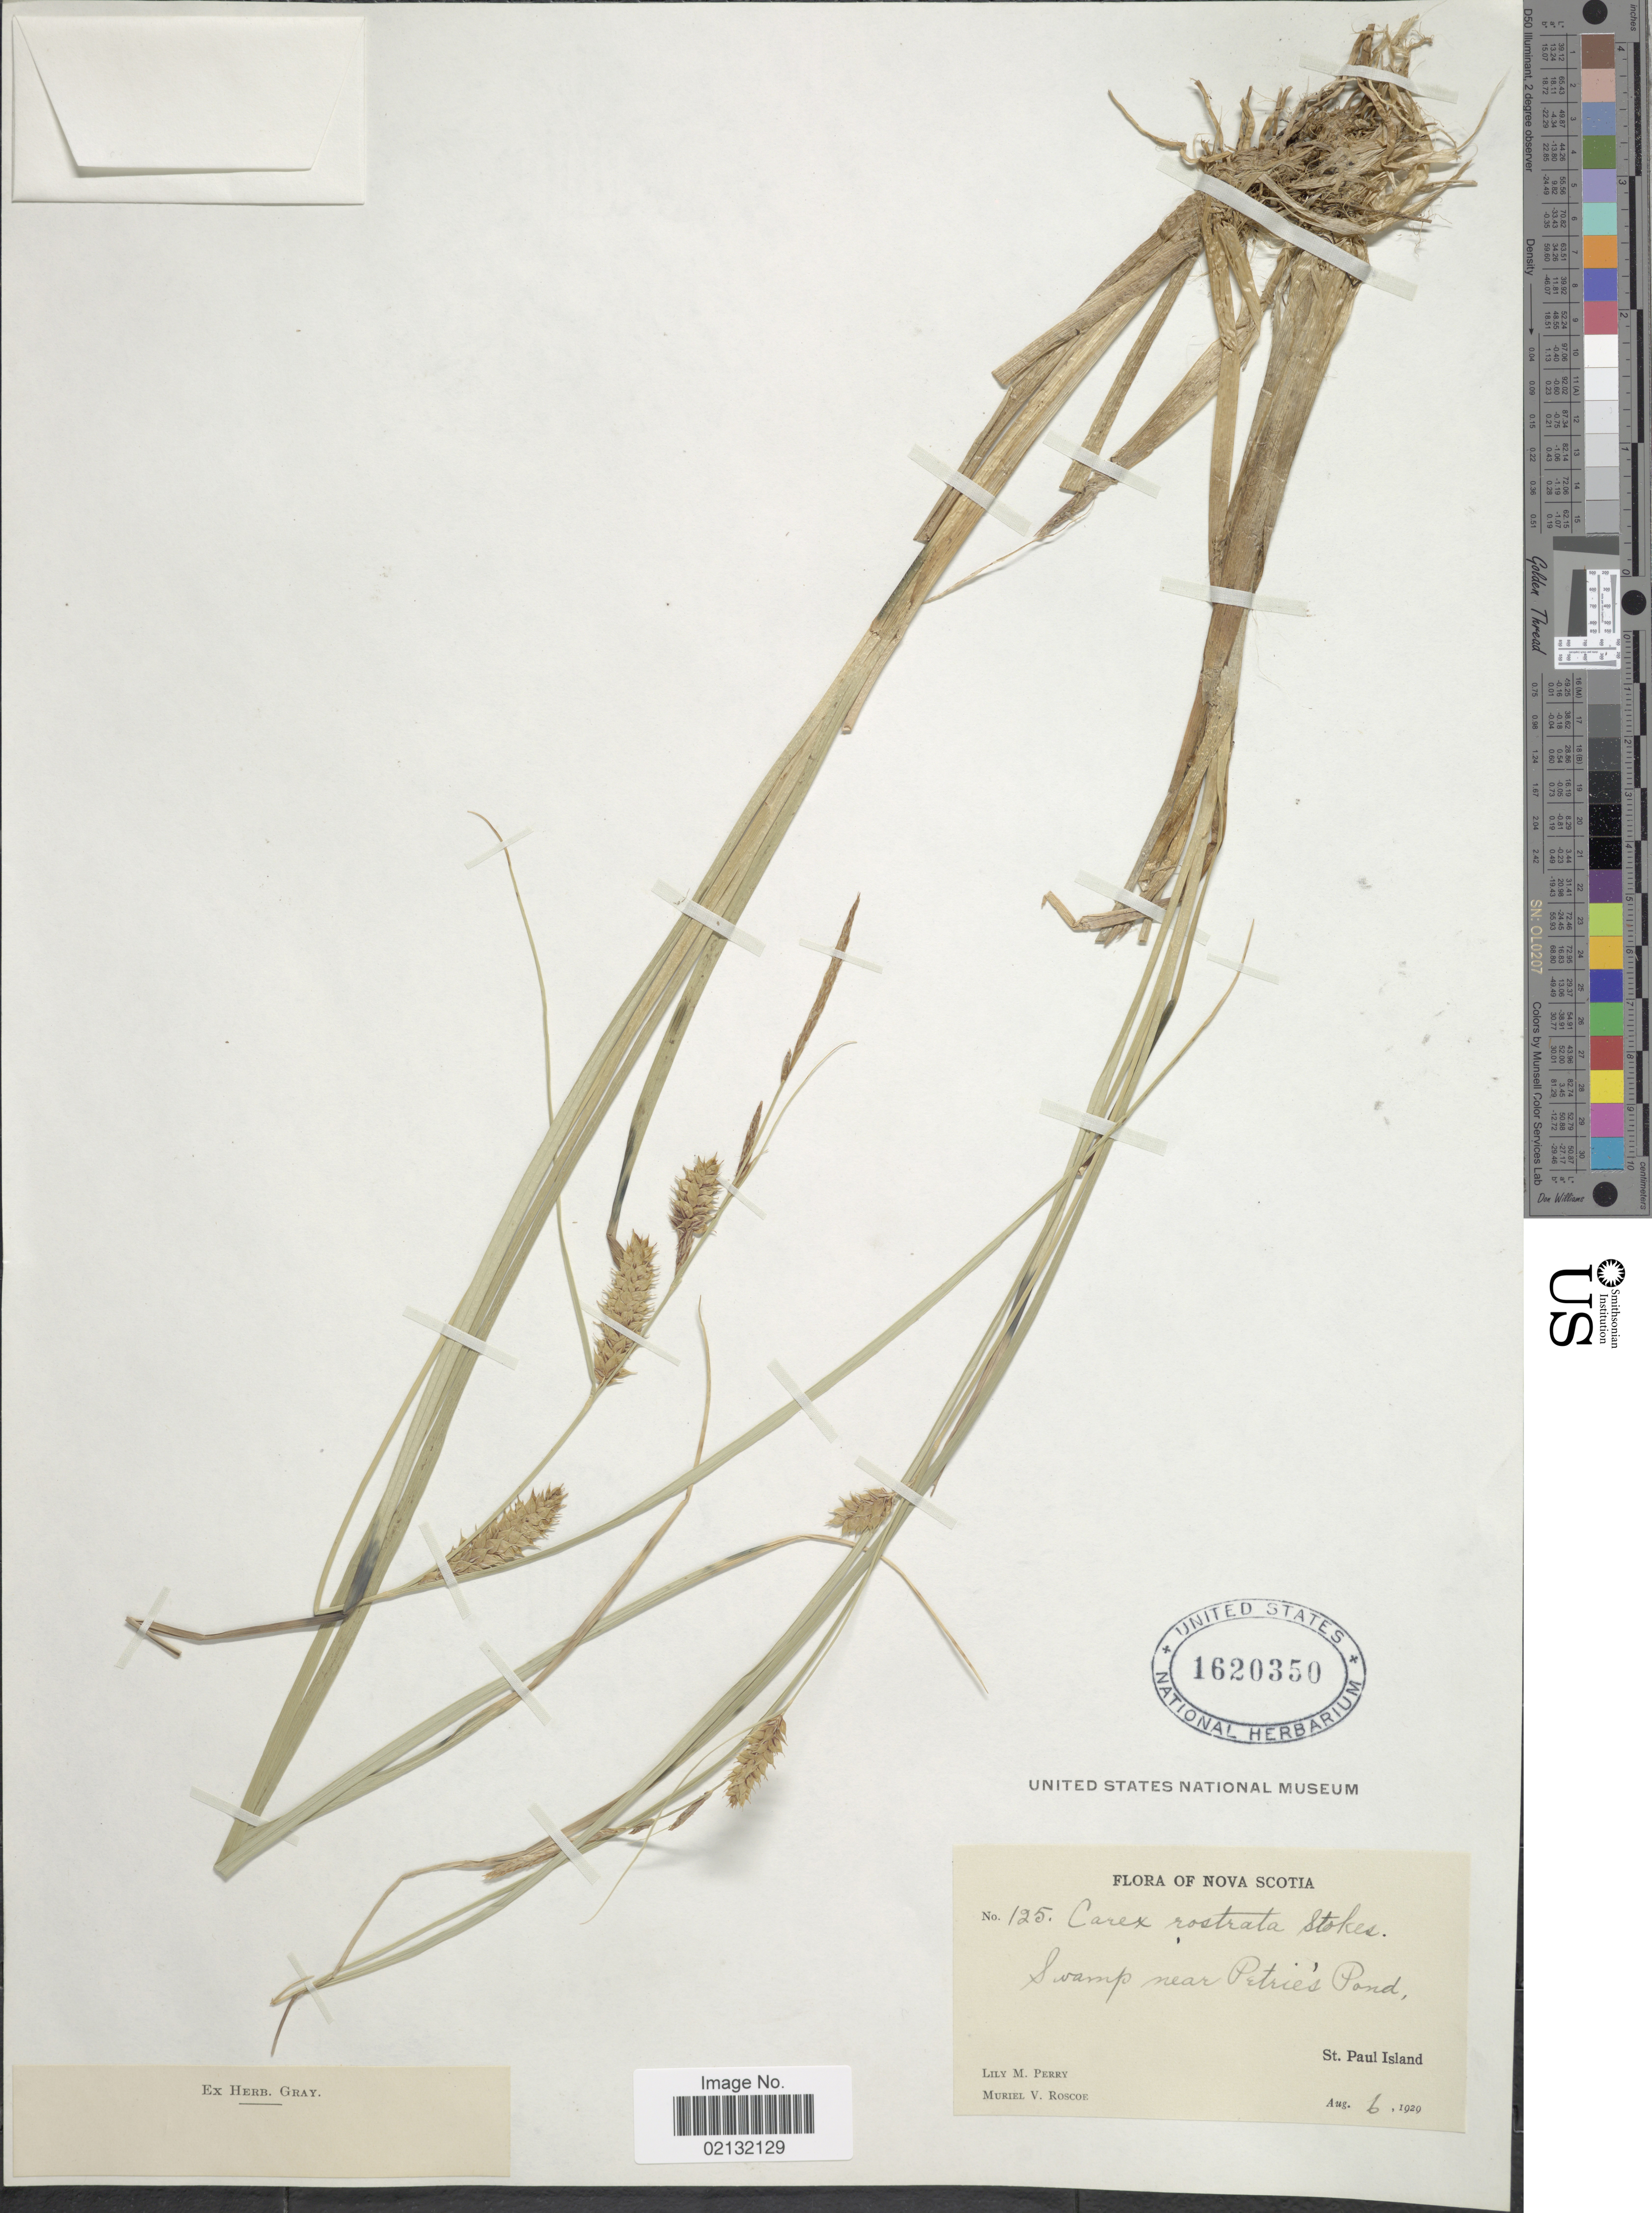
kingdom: Plantae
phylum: Tracheophyta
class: Liliopsida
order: Poales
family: Cyperaceae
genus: Carex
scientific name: Carex rostrata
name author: Stokes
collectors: L. M. Perry & M. Roscoe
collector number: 125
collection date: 1929-08-06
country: Canada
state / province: Nova Scotia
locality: Nova Scotia, Swamp near Petries Pond, St. Paul Island.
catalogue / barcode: US 1620350